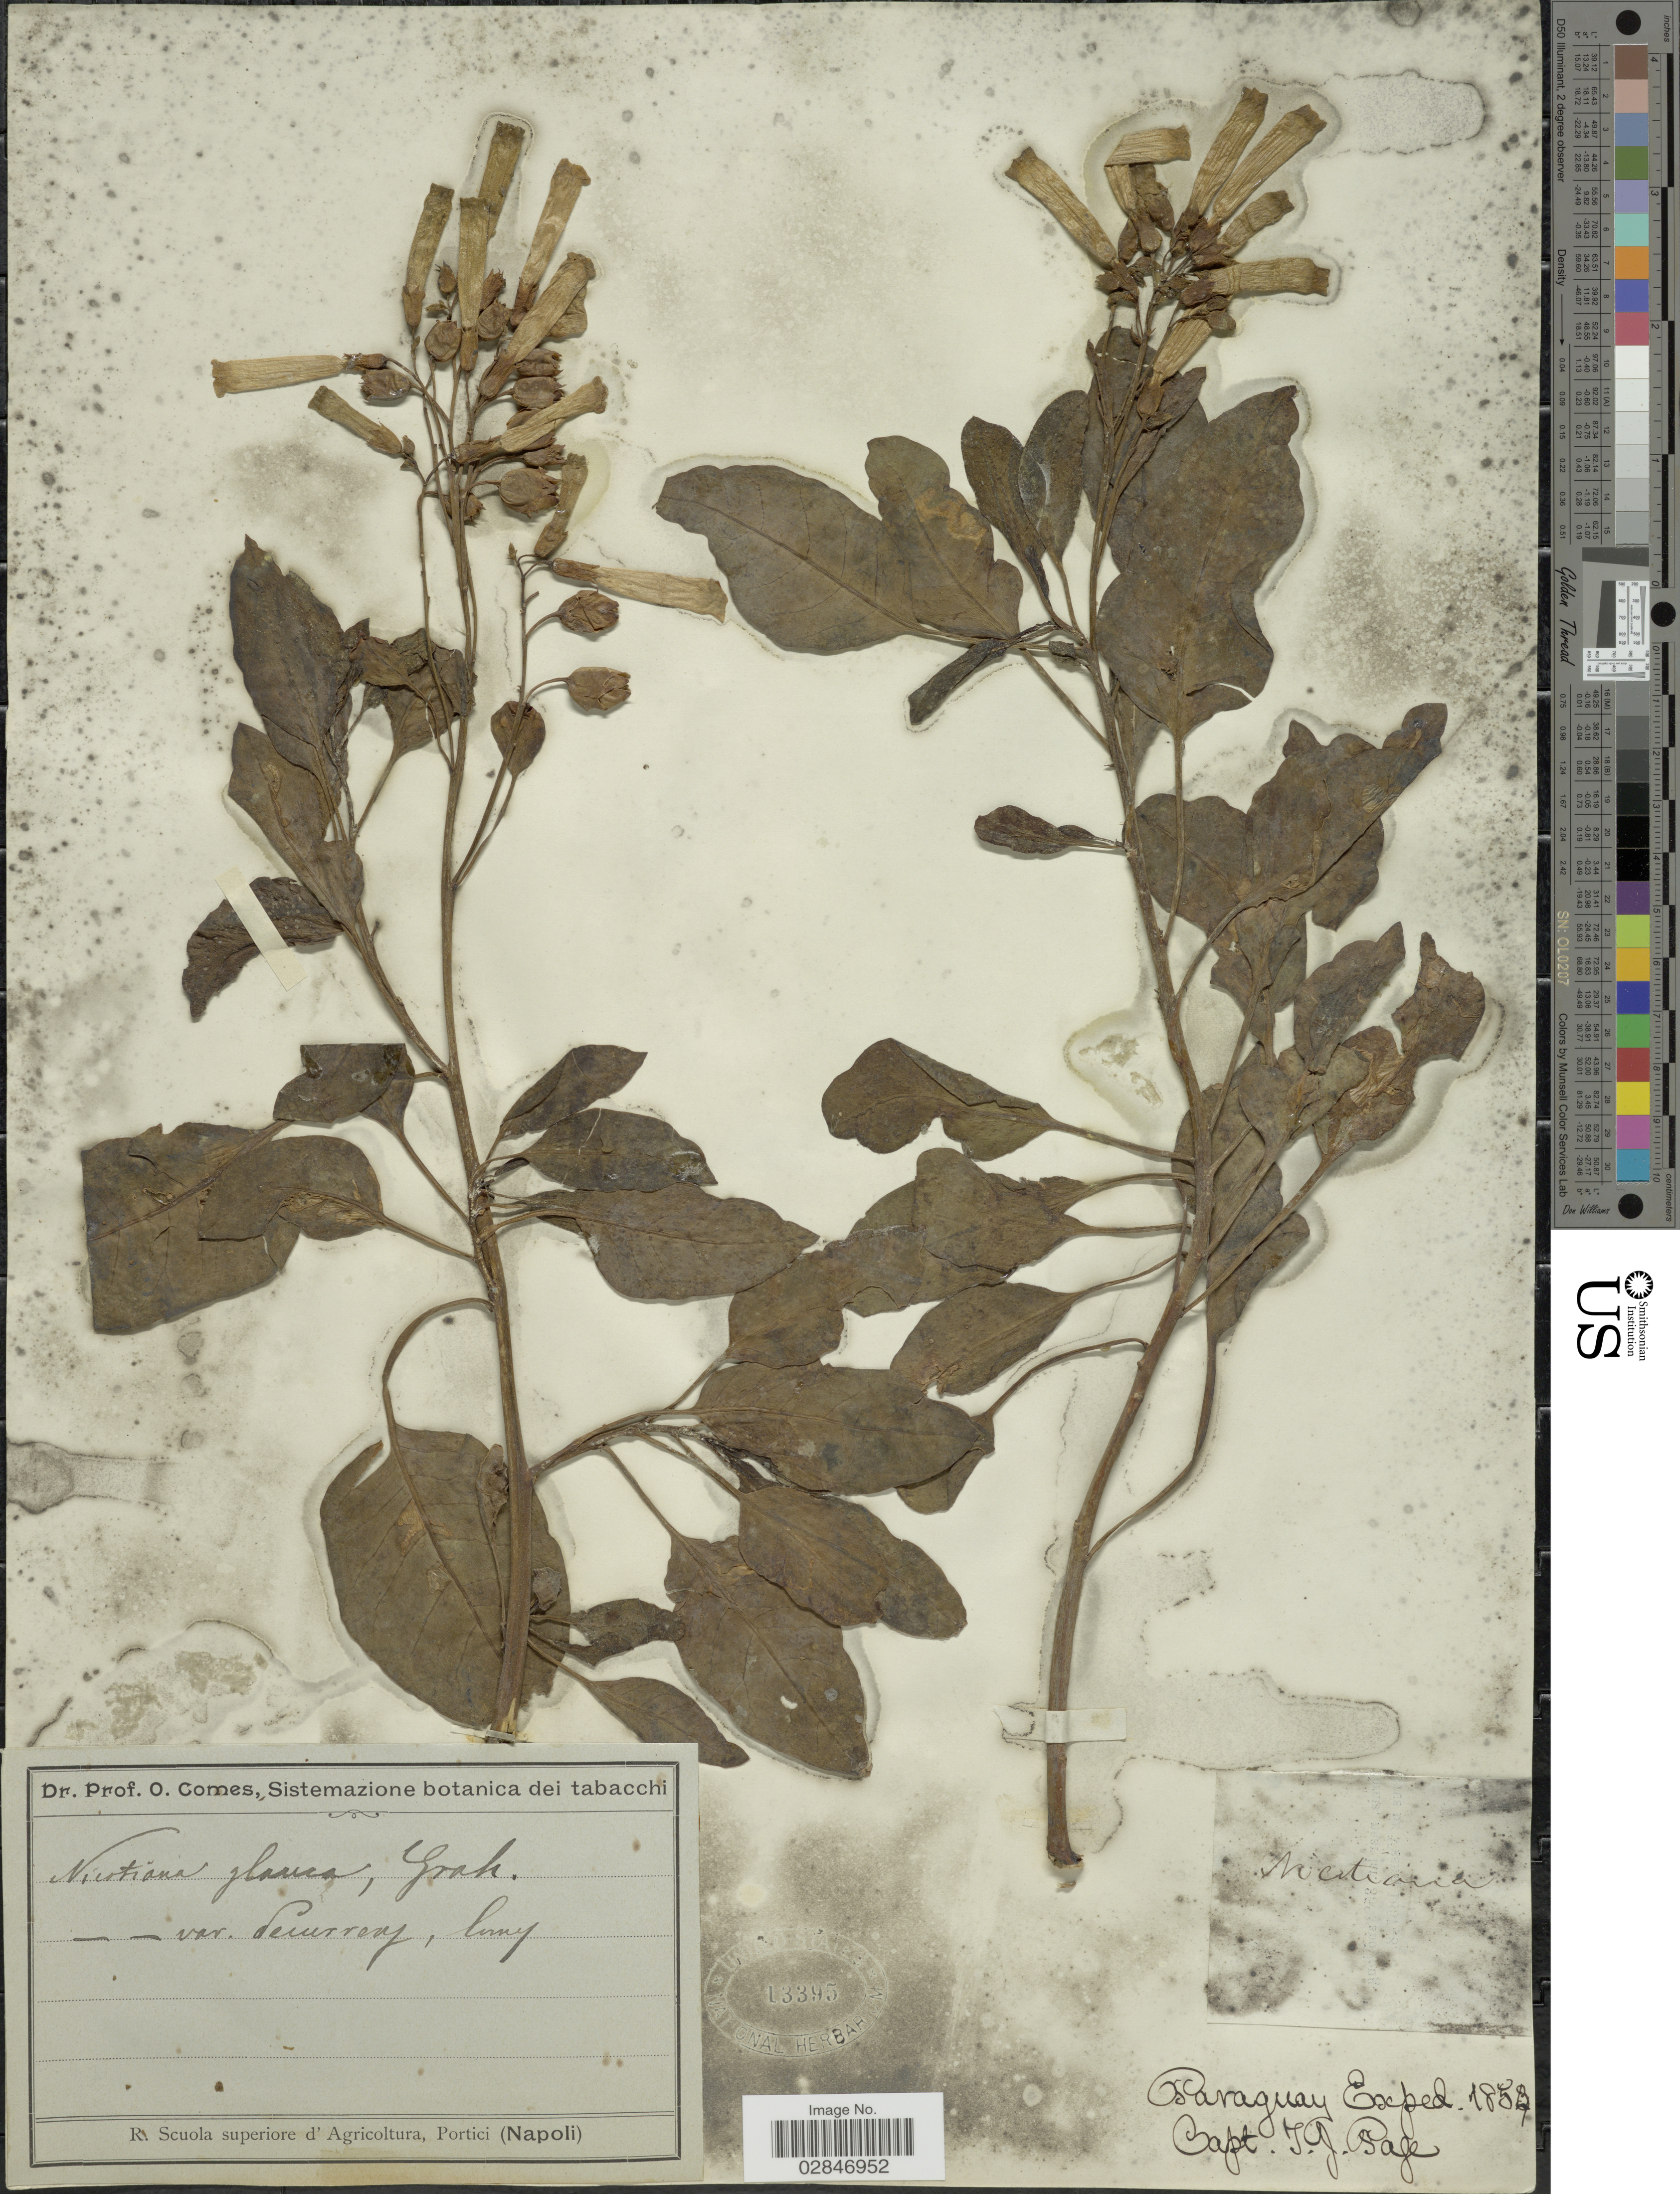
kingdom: Plantae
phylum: Tracheophyta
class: Magnoliopsida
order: Solanales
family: Solanaceae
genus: Nicotiana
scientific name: Nicotiana glauca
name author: Graham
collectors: T. J. Page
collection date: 1853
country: Paraguay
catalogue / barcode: US 13395